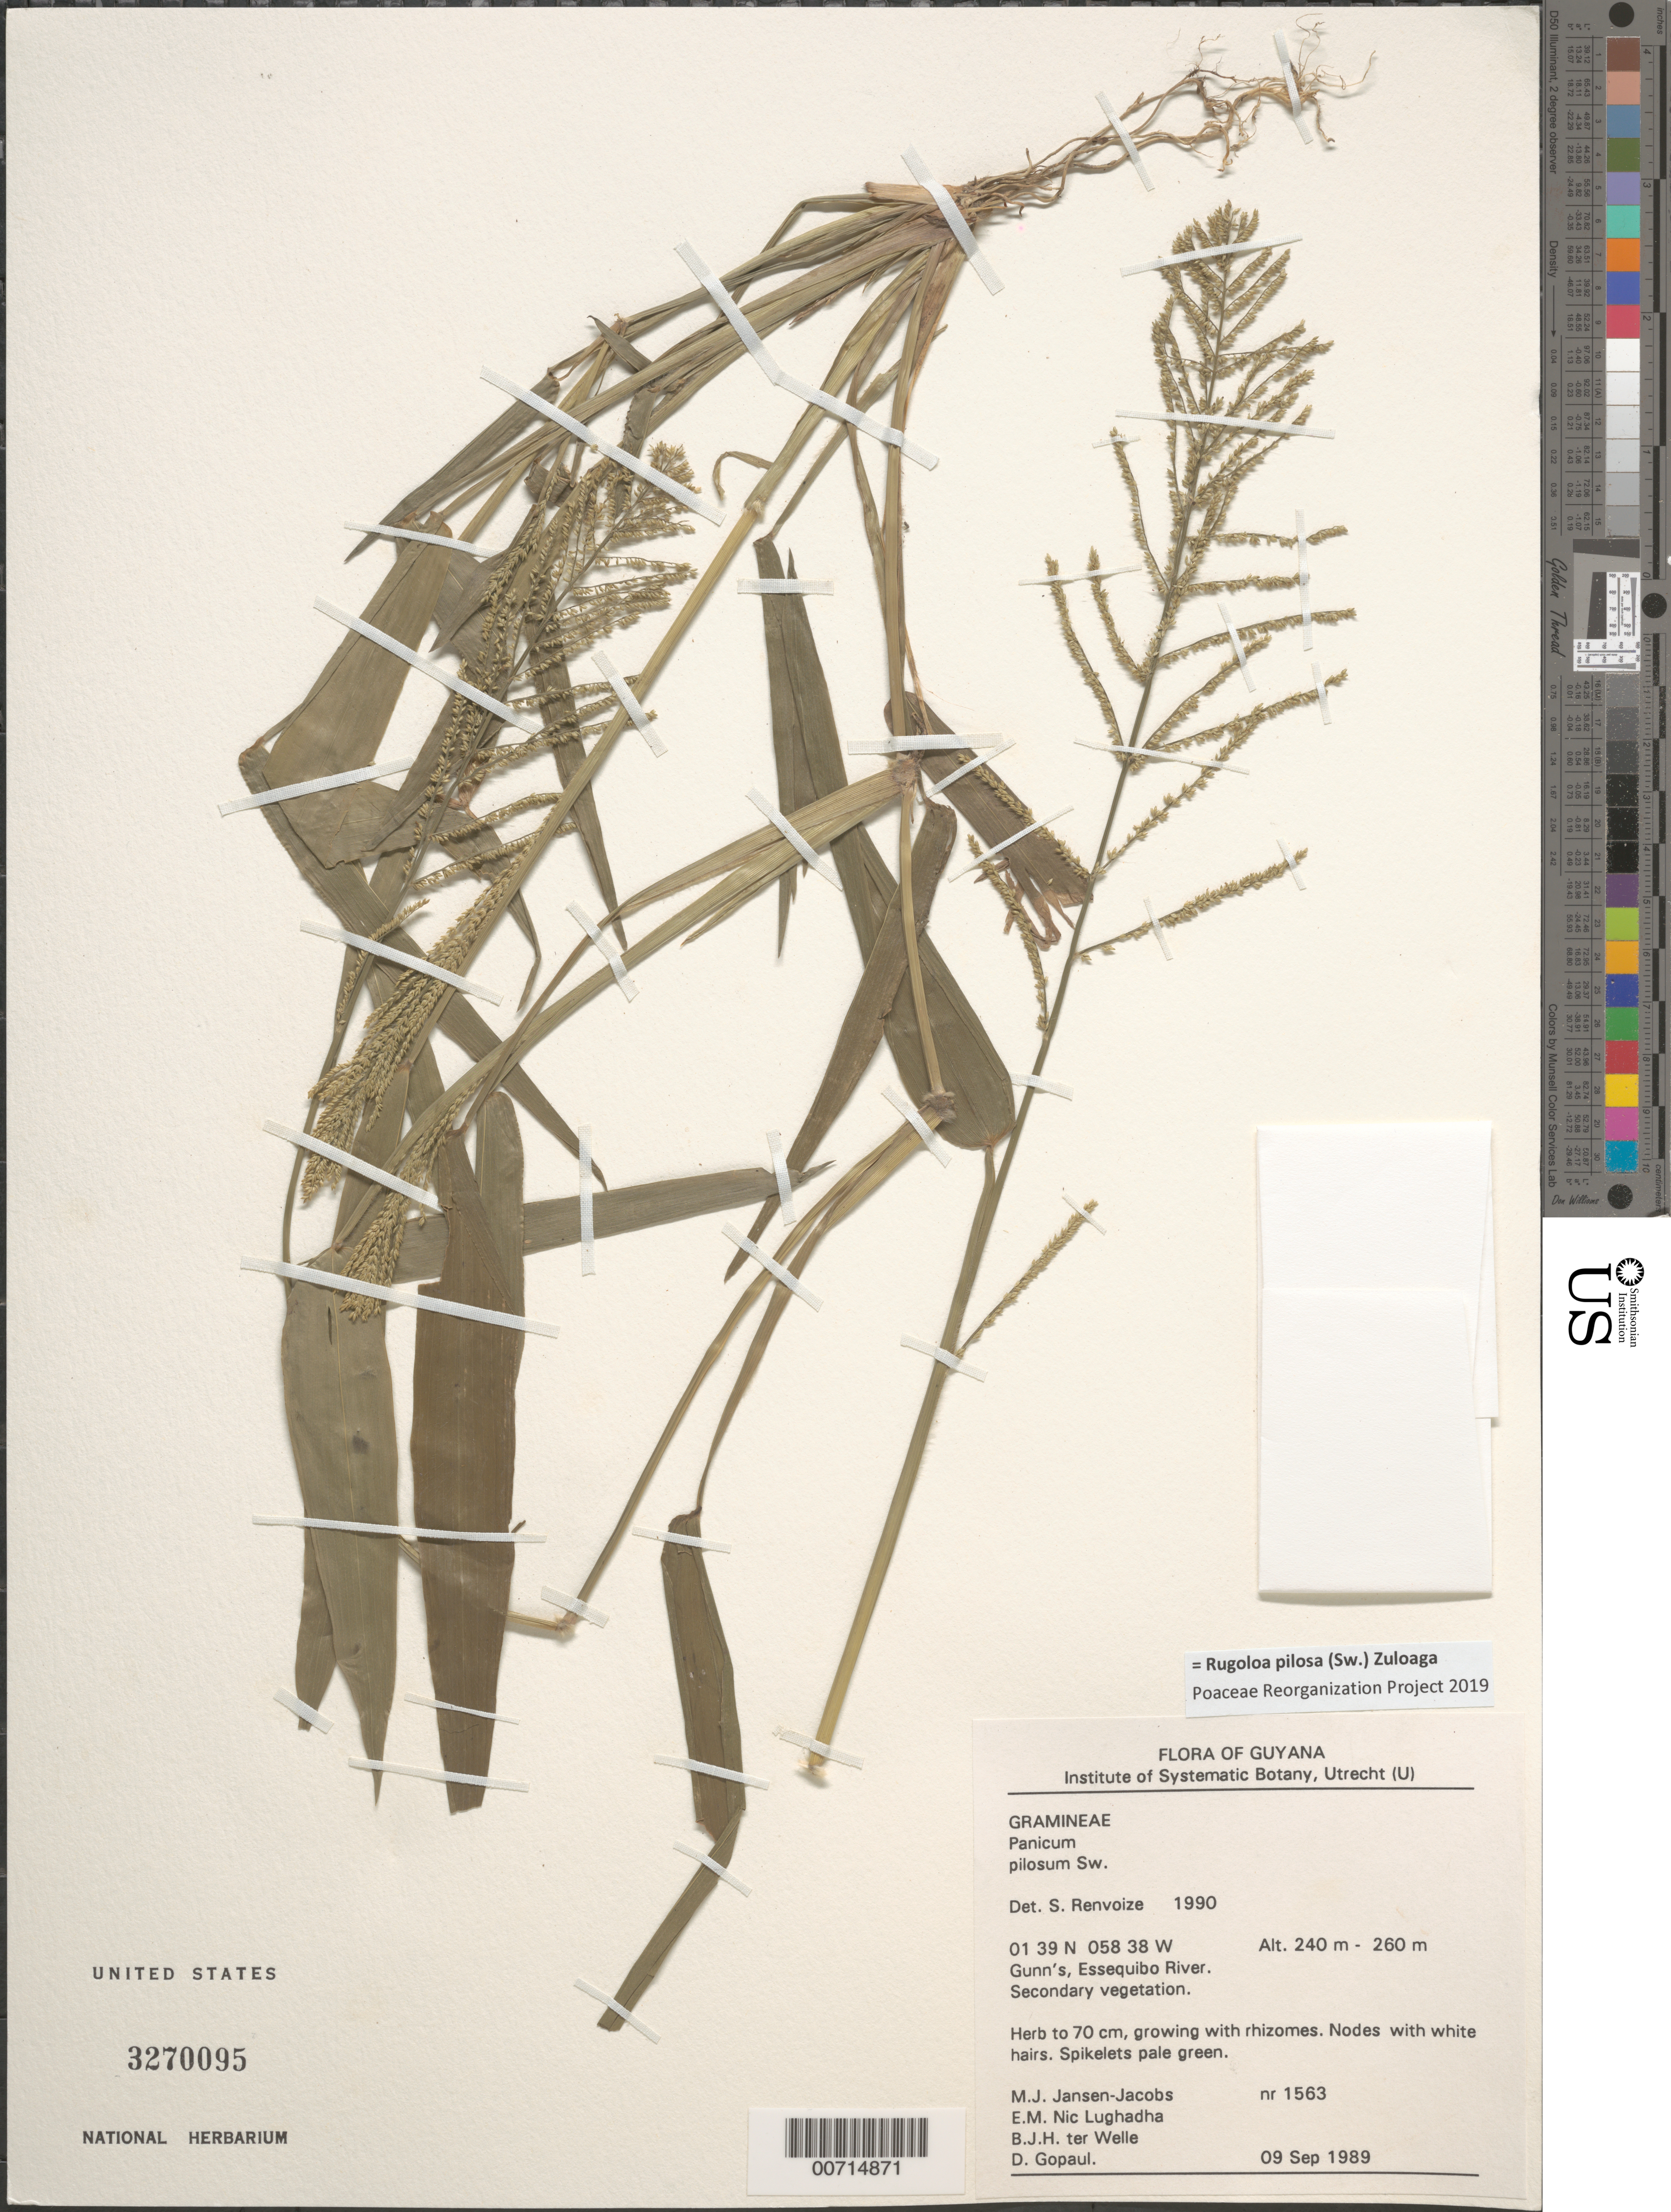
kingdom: Plantae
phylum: Tracheophyta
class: Liliopsida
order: Poales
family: Poaceae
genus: Panicum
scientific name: Panicum pilosum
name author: Sw.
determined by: Renvoize, S. A.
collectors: M. J. Jansen-Jacobs, E. Nic Lughadha, B. Welle & D. Gopaul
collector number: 1563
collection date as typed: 9-Sep-89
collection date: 1989-09-09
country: Guyana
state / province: U. Takutu-U. Essequibo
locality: Gunn's, Essequibo River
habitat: Secondary vegetation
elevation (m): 240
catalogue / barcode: US 3270095